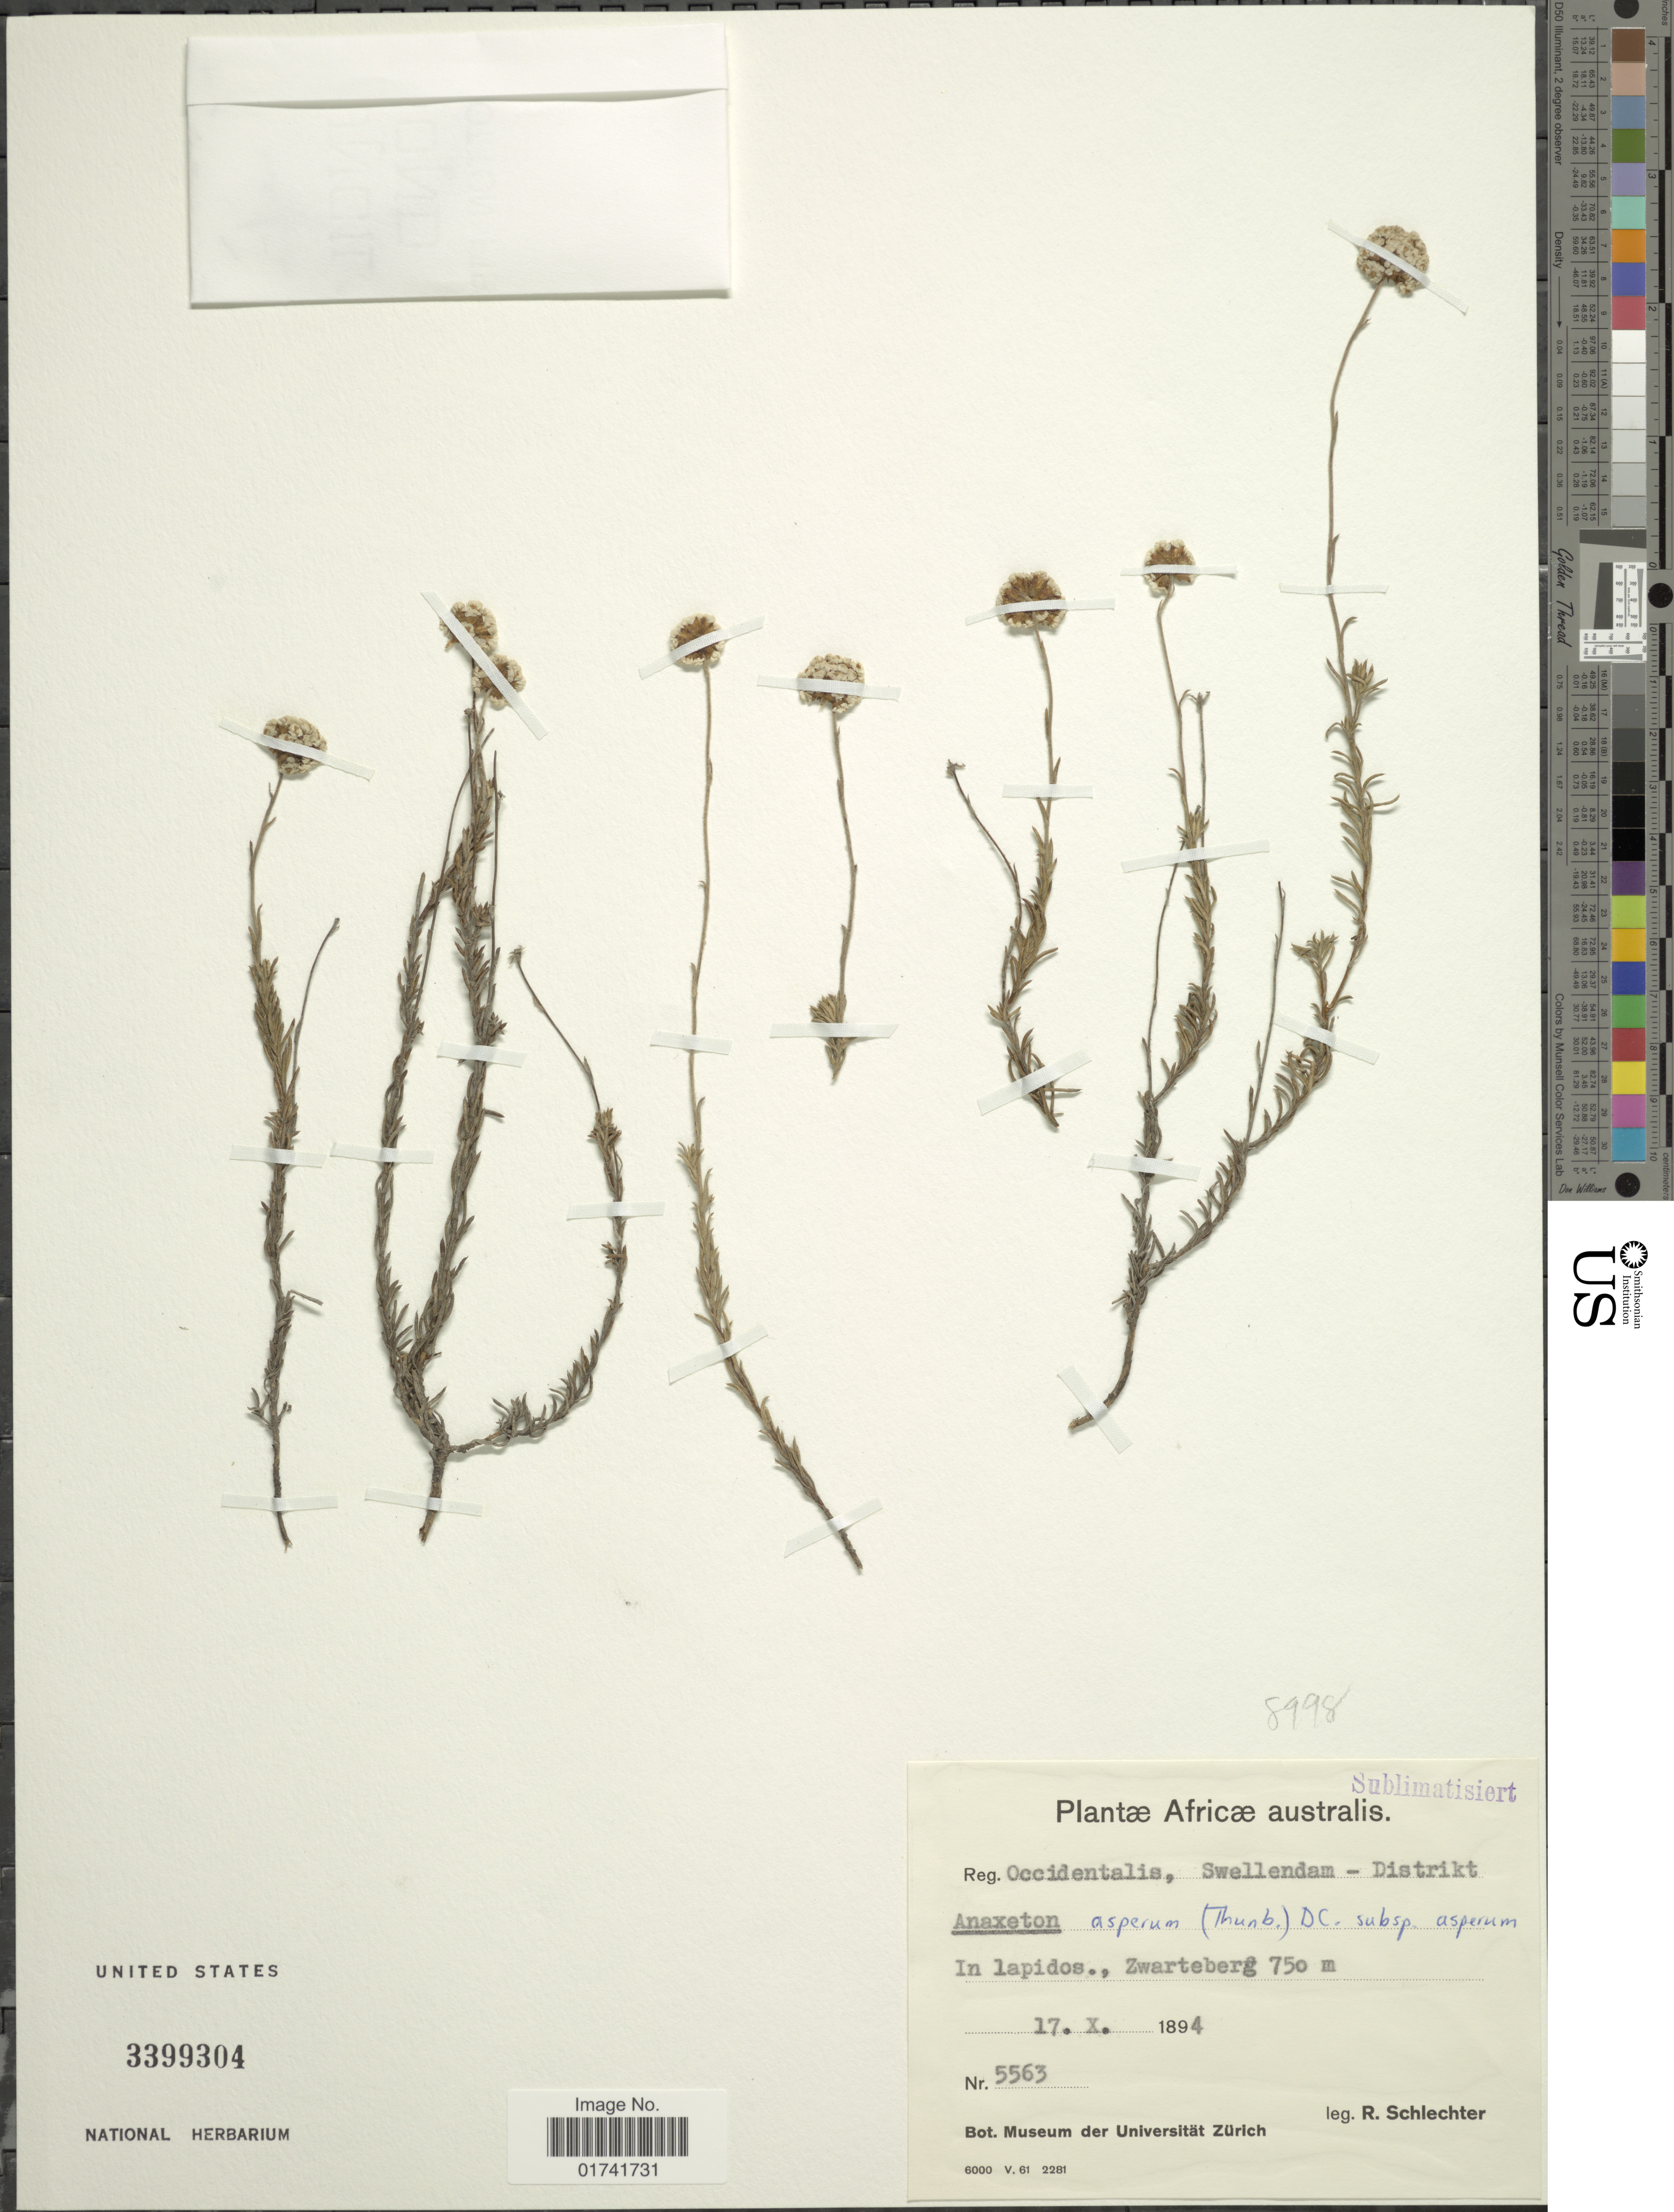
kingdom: Plantae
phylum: Tracheophyta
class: Magnoliopsida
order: Asterales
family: Asteraceae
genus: Anaxeton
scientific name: Anaxeton asperum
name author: (Thunb.) DC.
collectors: F. R. R. Schlechter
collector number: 5563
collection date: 1894-10-17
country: South Africa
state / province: Western Cape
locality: Africae, Reg. Occidentalis, Swellendam-Distrikt, in lapidos., Zwarteberg.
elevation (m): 750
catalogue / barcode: US 3399304